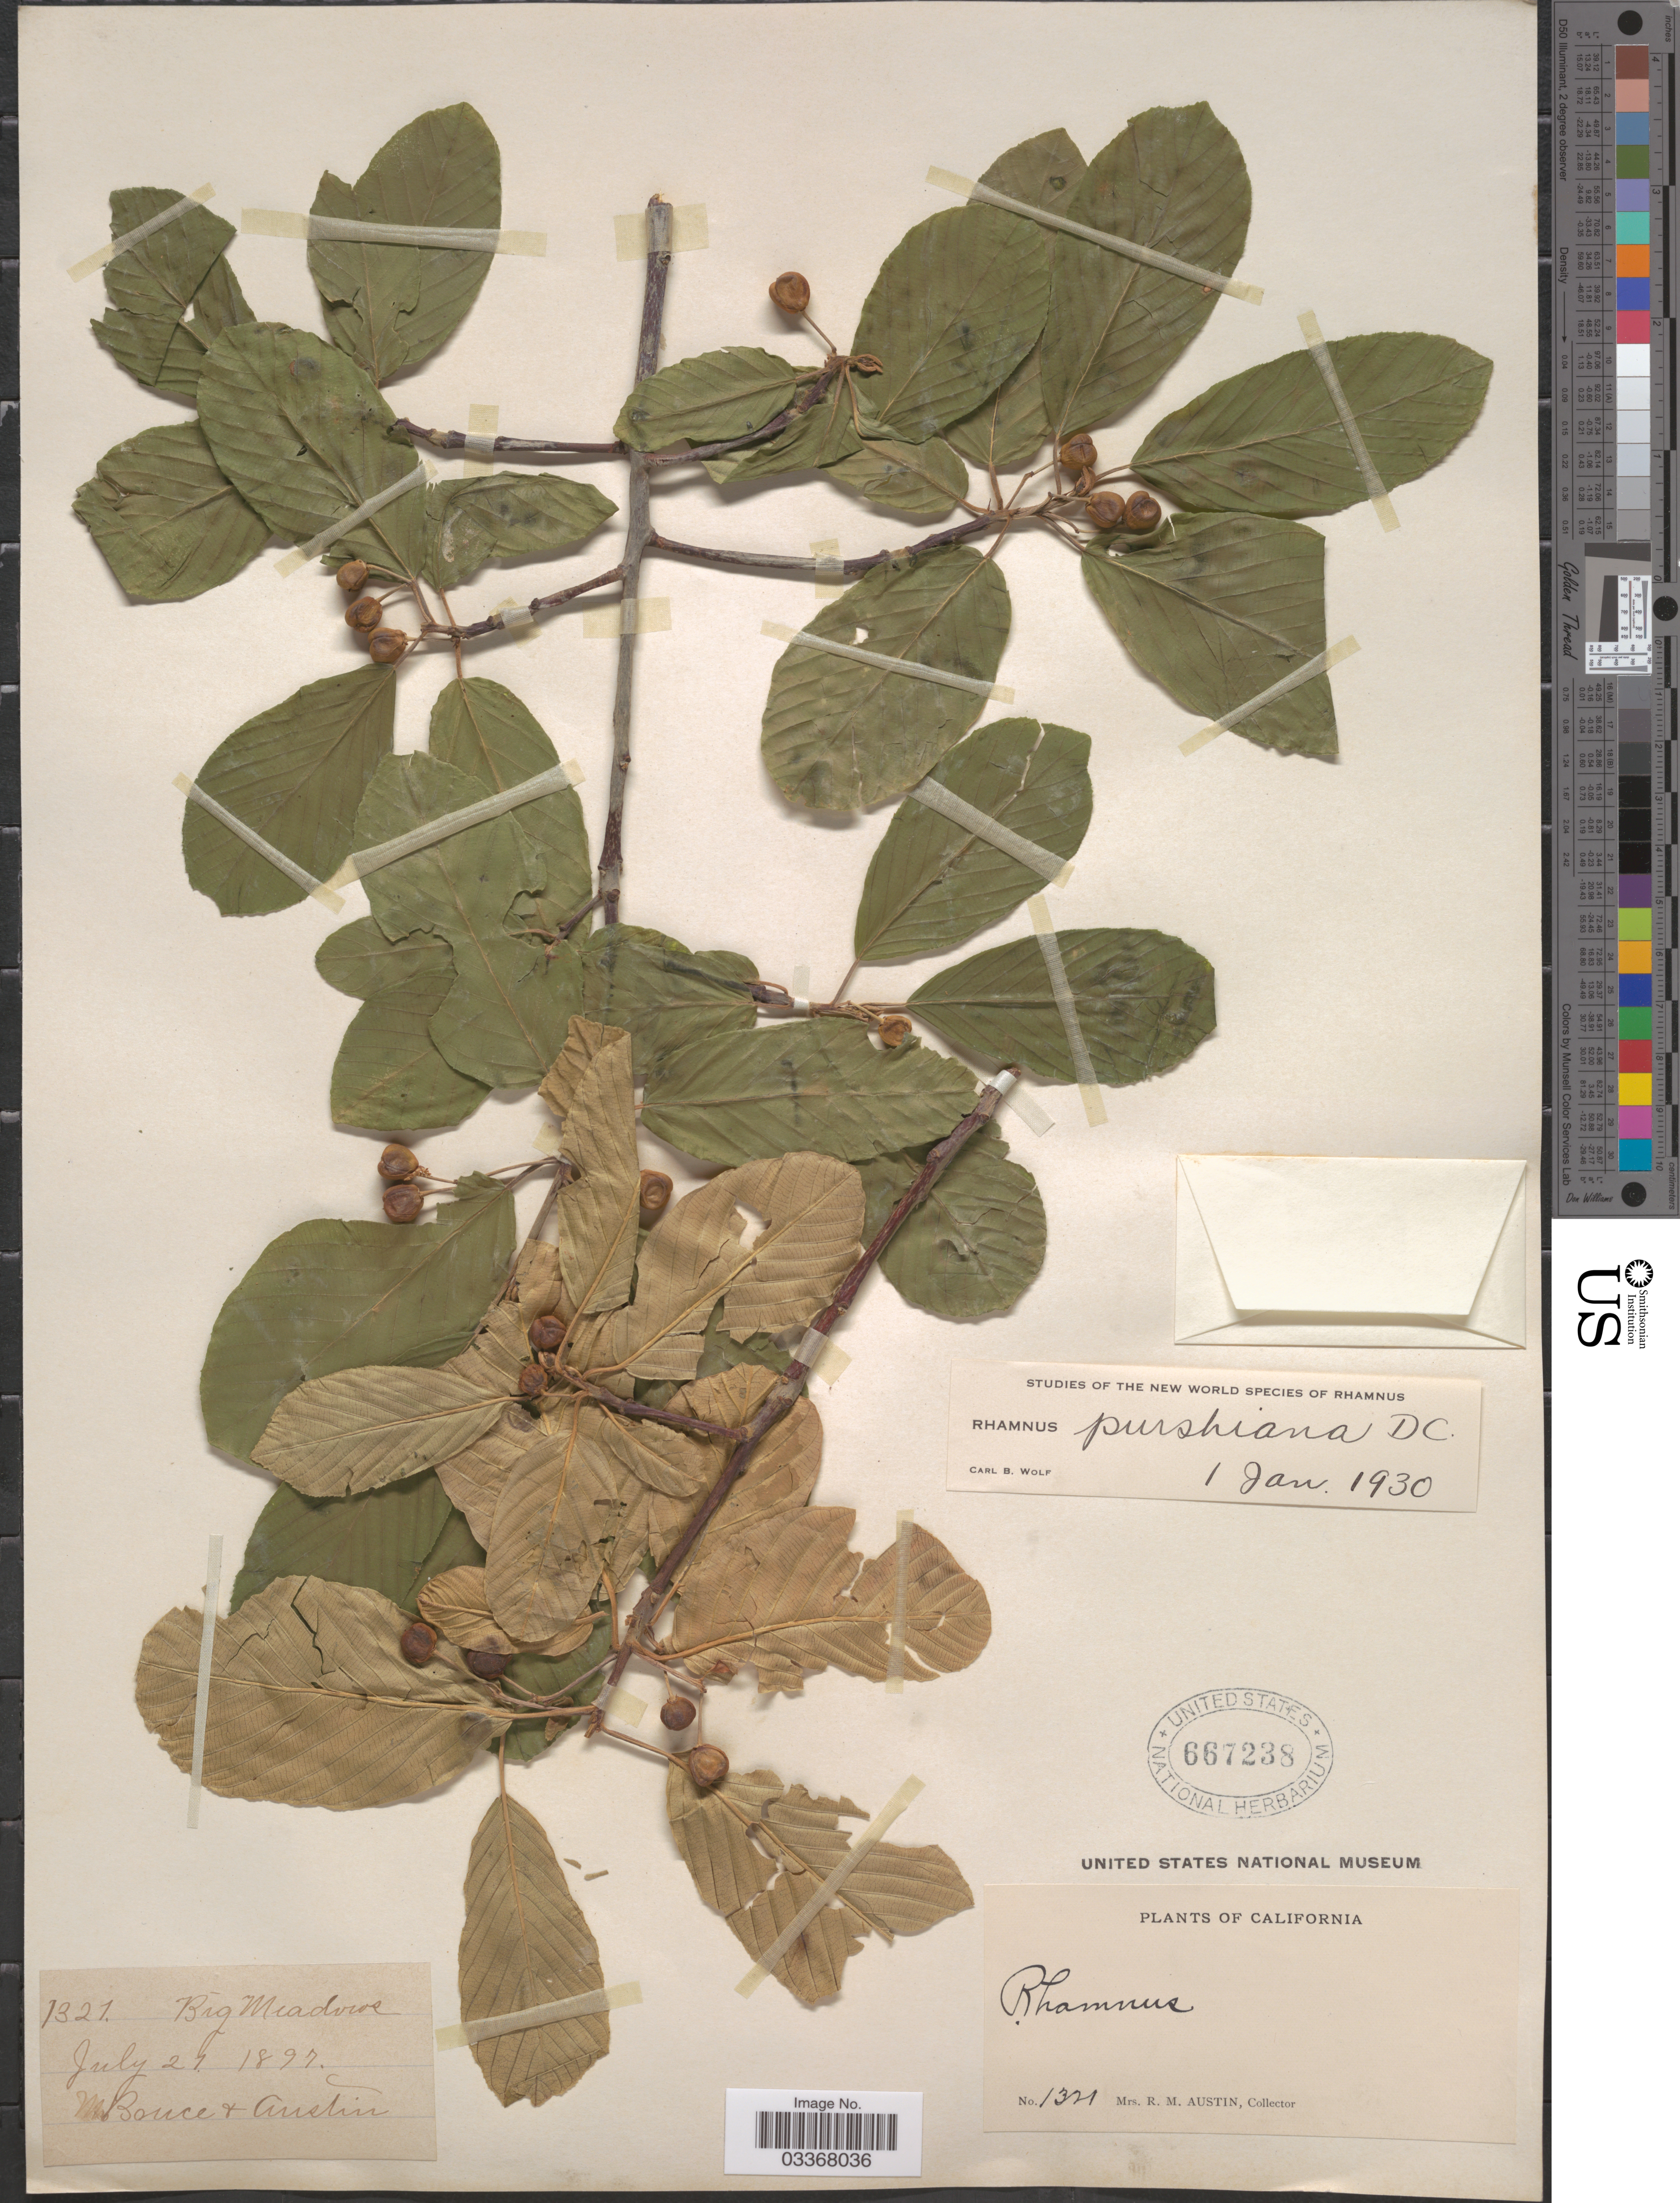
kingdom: Plantae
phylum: Tracheophyta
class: Magnoliopsida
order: Rosales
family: Rhamnaceae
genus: Frangula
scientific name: Frangula purshiana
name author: (DC.) A. Gray ex J.G. Cooper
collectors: Bruce & R. Austin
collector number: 1321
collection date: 1897-07-21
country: United States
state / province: California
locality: Big Meadows.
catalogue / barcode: US 667238